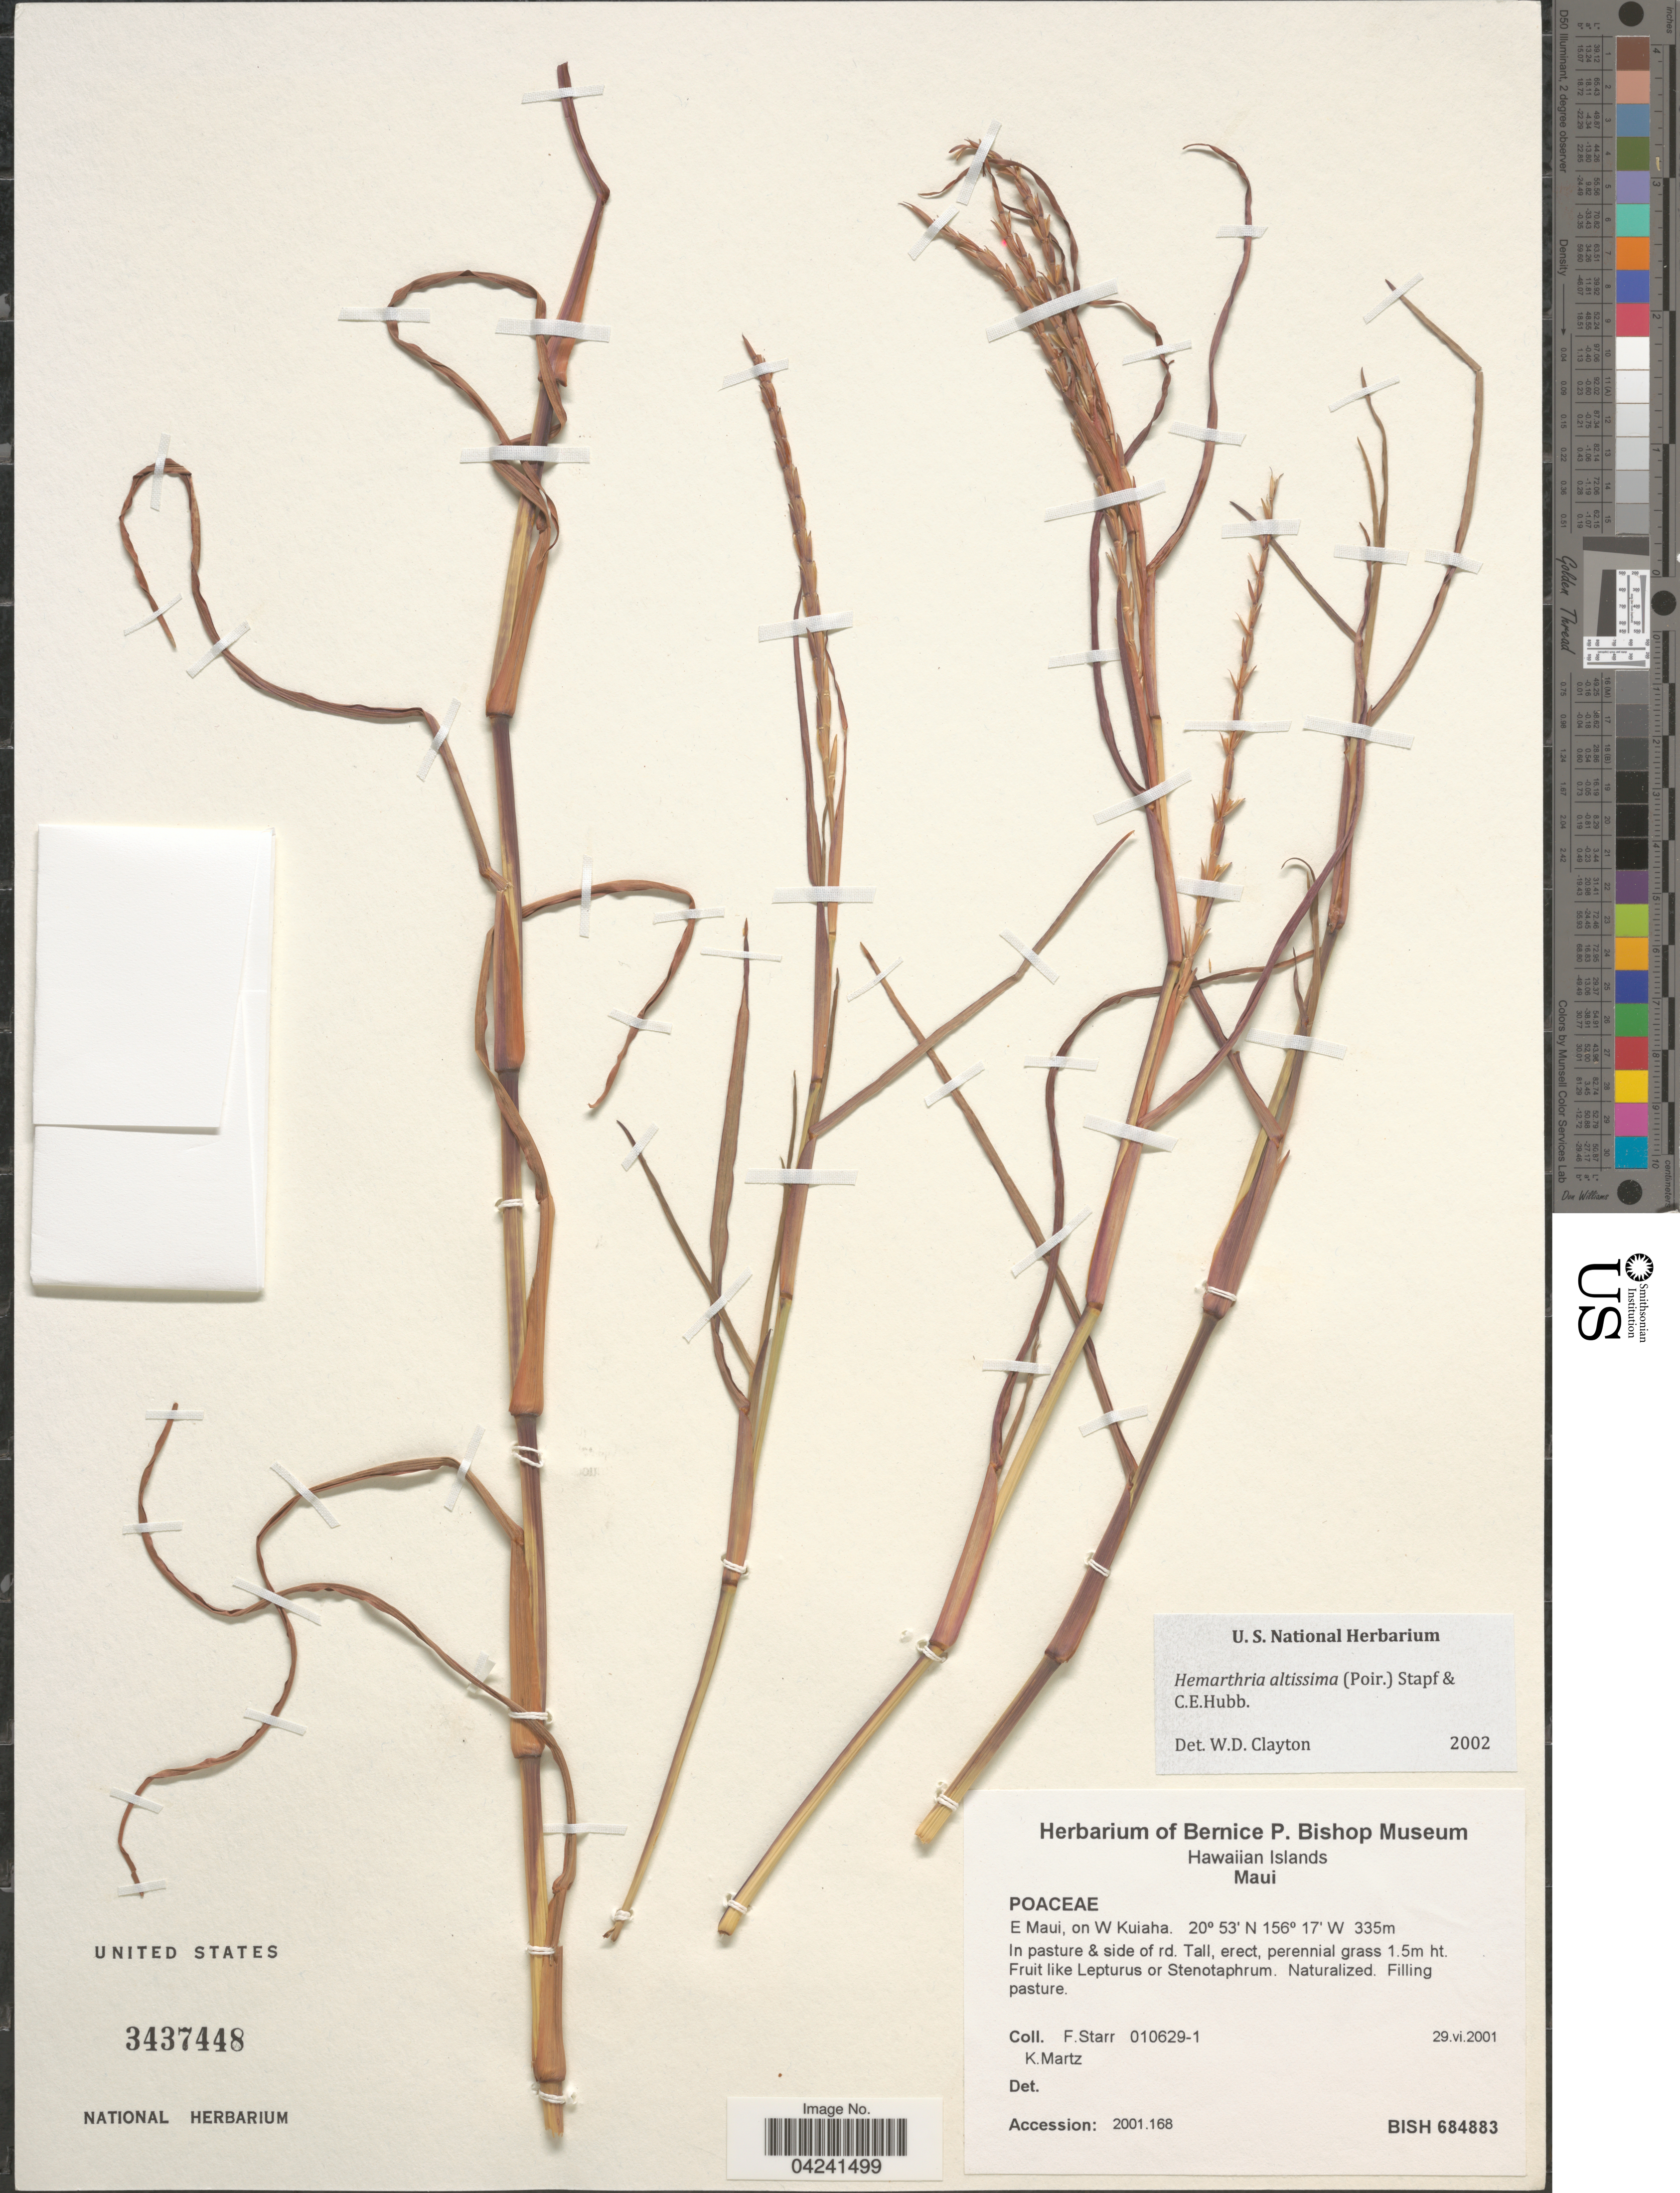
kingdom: Plantae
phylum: Tracheophyta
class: Liliopsida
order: Poales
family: Poaceae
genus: Hemarthria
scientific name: Hemarthria altissima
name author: (Poir.) Stapf & C. E. Hubb.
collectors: F. Starr & K. Martz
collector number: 010629-1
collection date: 2001-06-29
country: United States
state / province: Hawaii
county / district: Maui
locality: Hawaiian Islands. Maui. E Maui, on W Kuiaha.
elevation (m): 335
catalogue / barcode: US 3437448